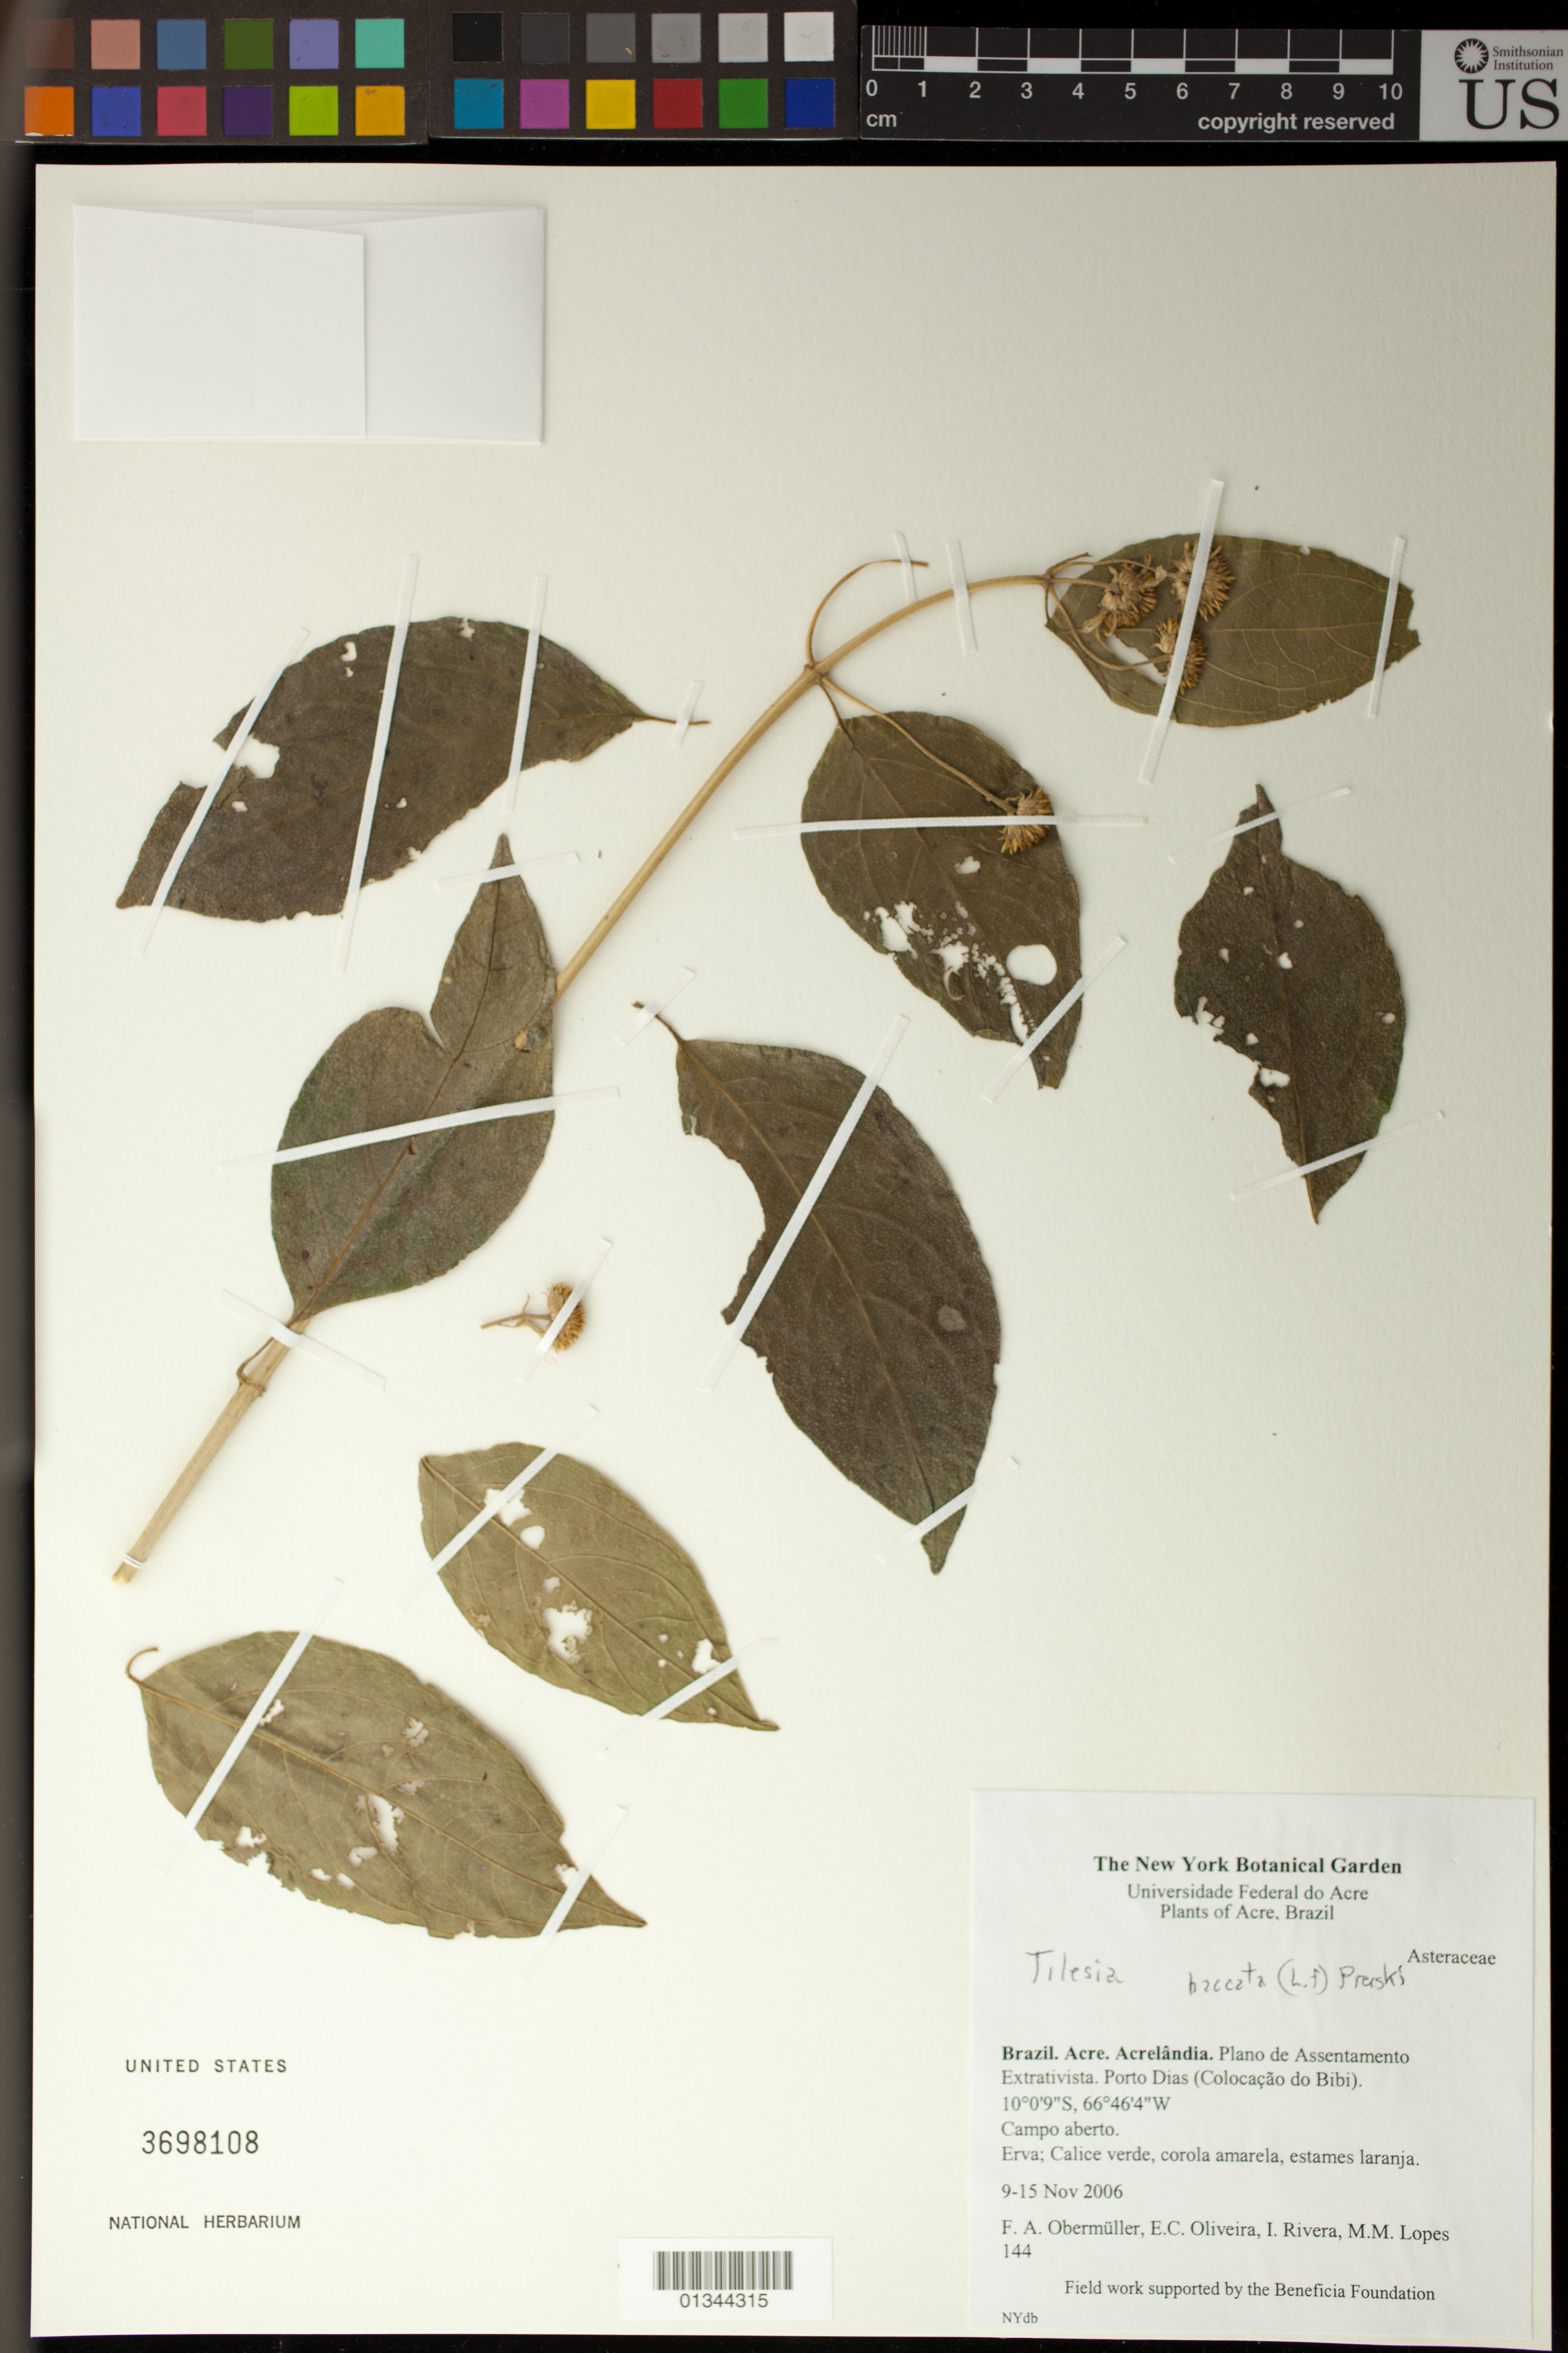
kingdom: Plantae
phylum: Tracheophyta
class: Magnoliopsida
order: Asterales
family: Asteraceae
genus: Tilesia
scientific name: Tilesia baccata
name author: (L.) Pruski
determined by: Robinson, Harold E., (US)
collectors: F. A. Obermuller, E. Oliveira, I. Rivera & M. Lopes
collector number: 144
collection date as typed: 9-15 Nov 2006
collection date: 2006-11-09/2006-11-15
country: Brazil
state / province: Acre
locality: Acrelândia. Plano de Assentamento Extrativista. Porto Dias (Colocação do Bibi)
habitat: Campo aberto.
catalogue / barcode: US 3698108